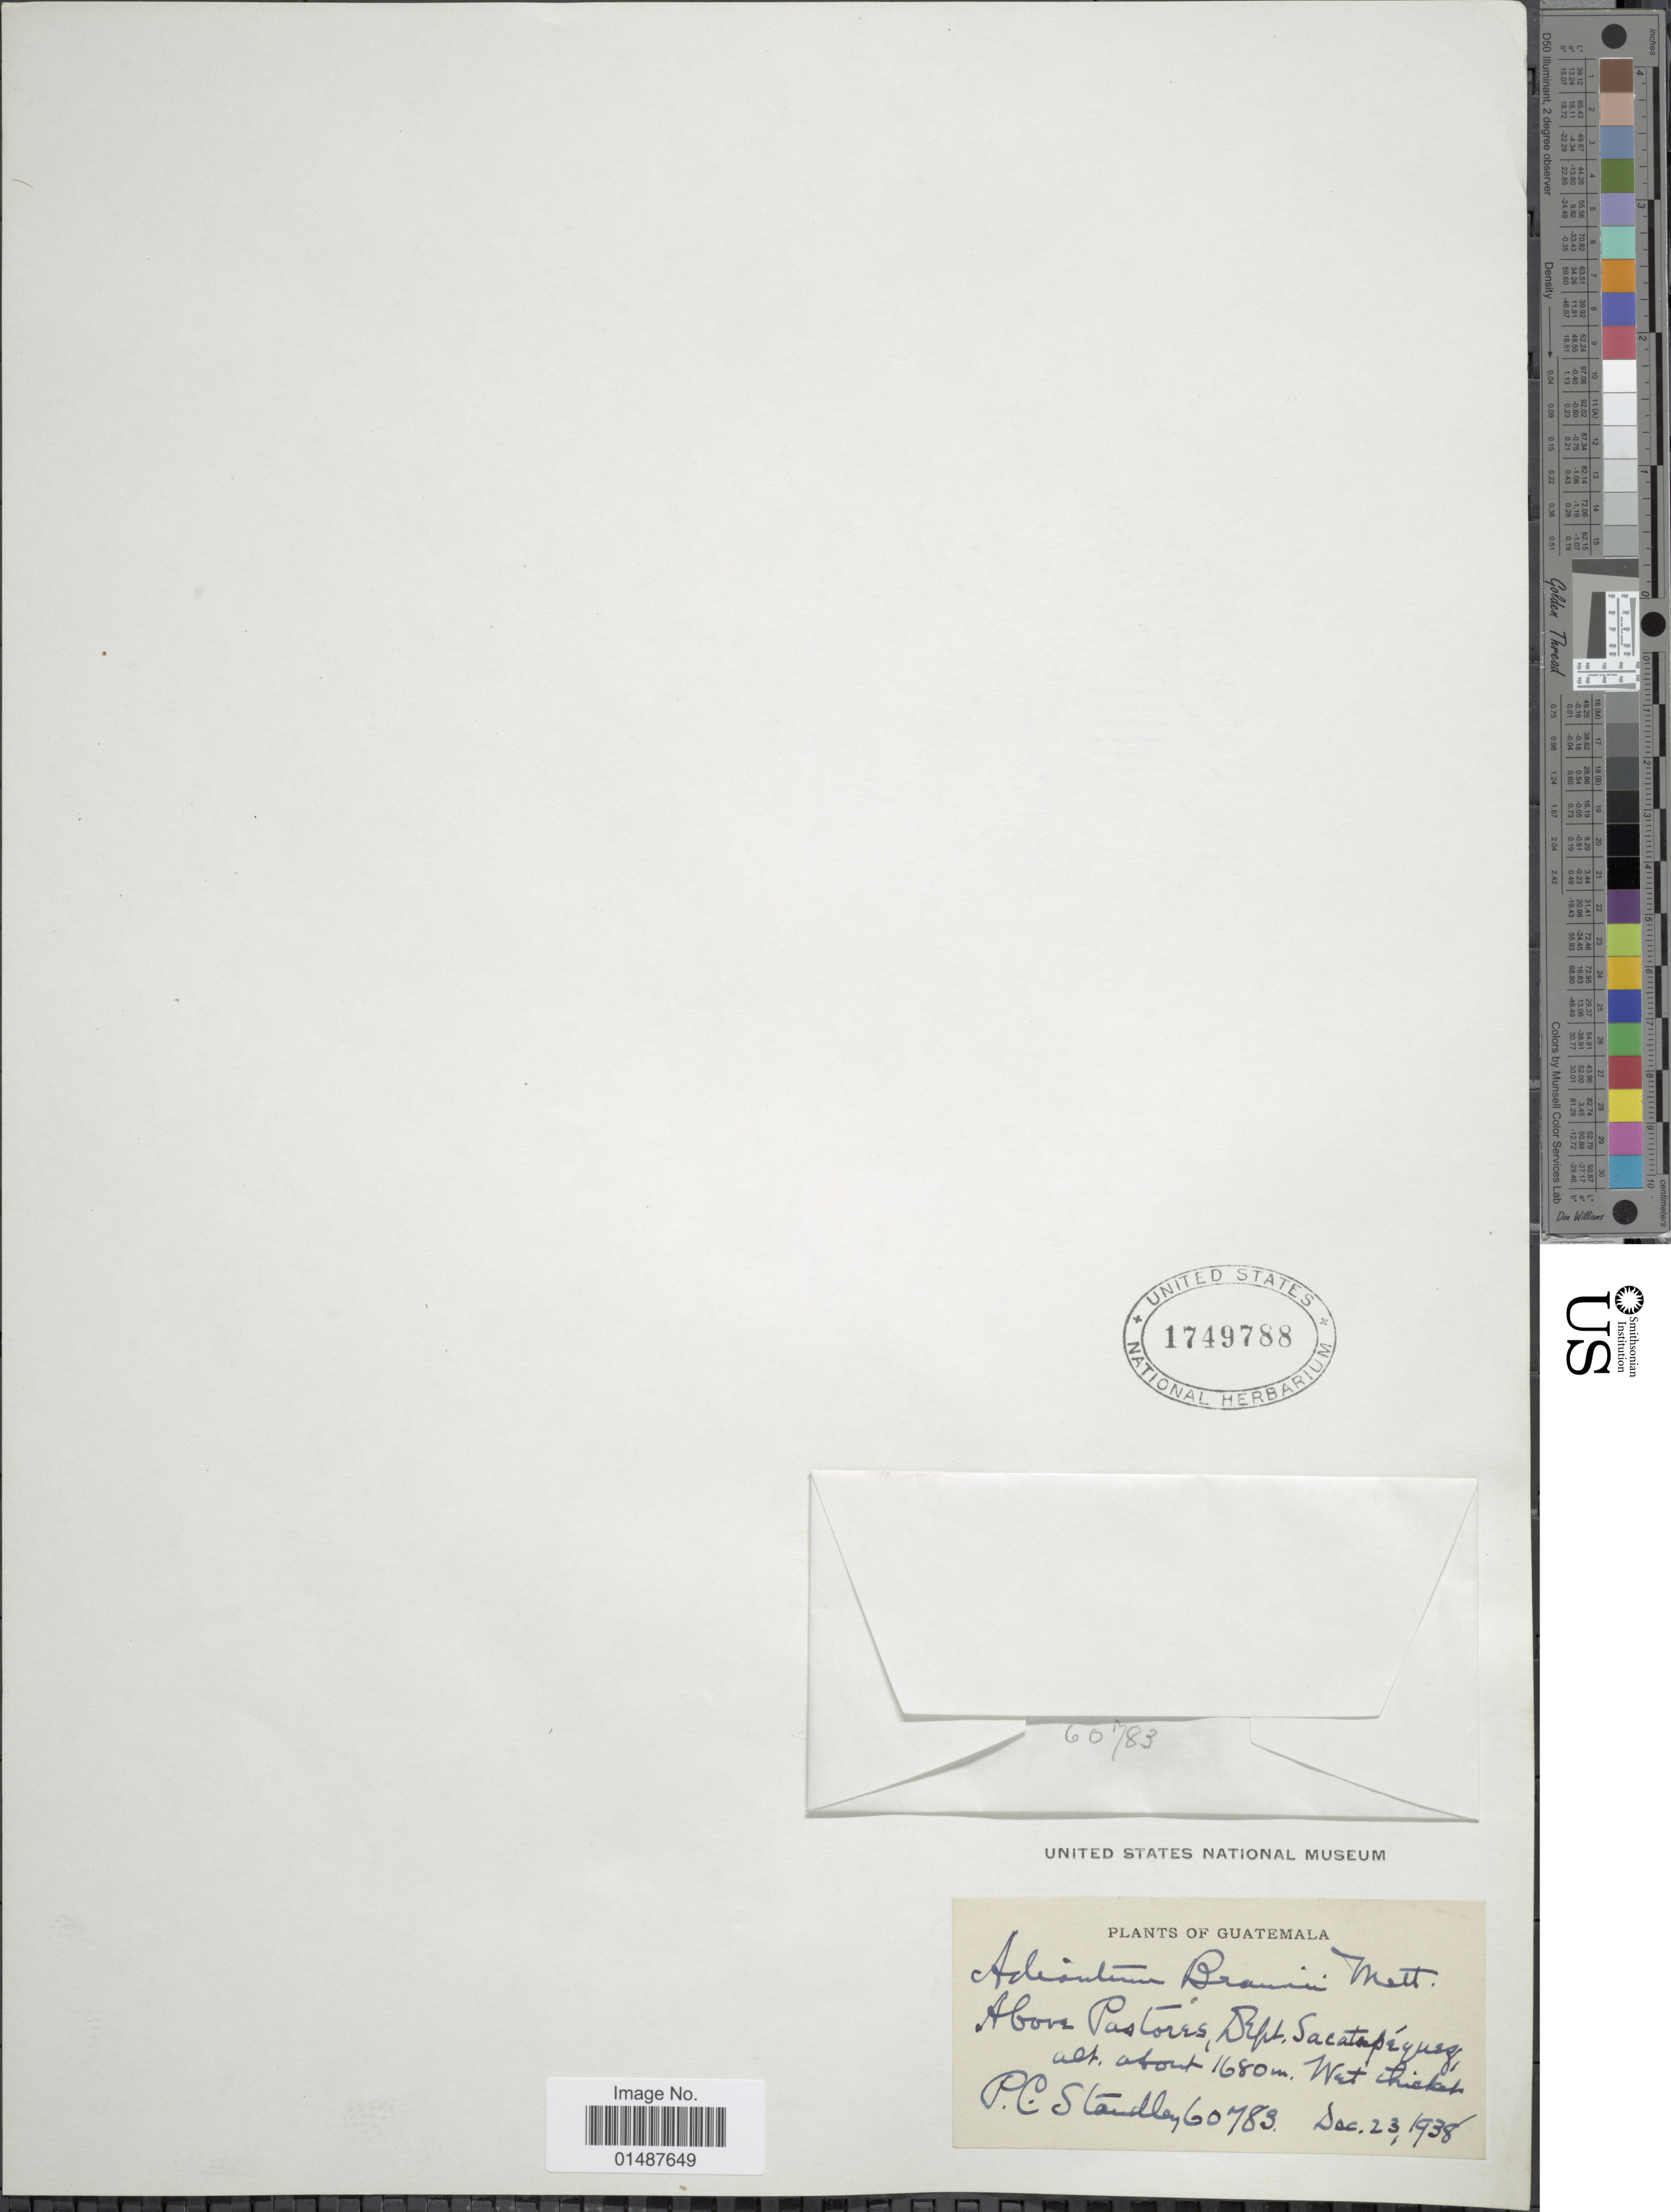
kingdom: Plantae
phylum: Tracheophyta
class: Polypodiopsida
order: Polypodiales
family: Pteridaceae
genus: Adiantum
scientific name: Adiantum braunii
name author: Mett. ex Kuhn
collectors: P. C. Standley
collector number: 783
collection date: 1938-12-23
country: Guatemala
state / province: Sacatepéquez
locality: Above Pastores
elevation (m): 1680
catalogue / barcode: US 1749788